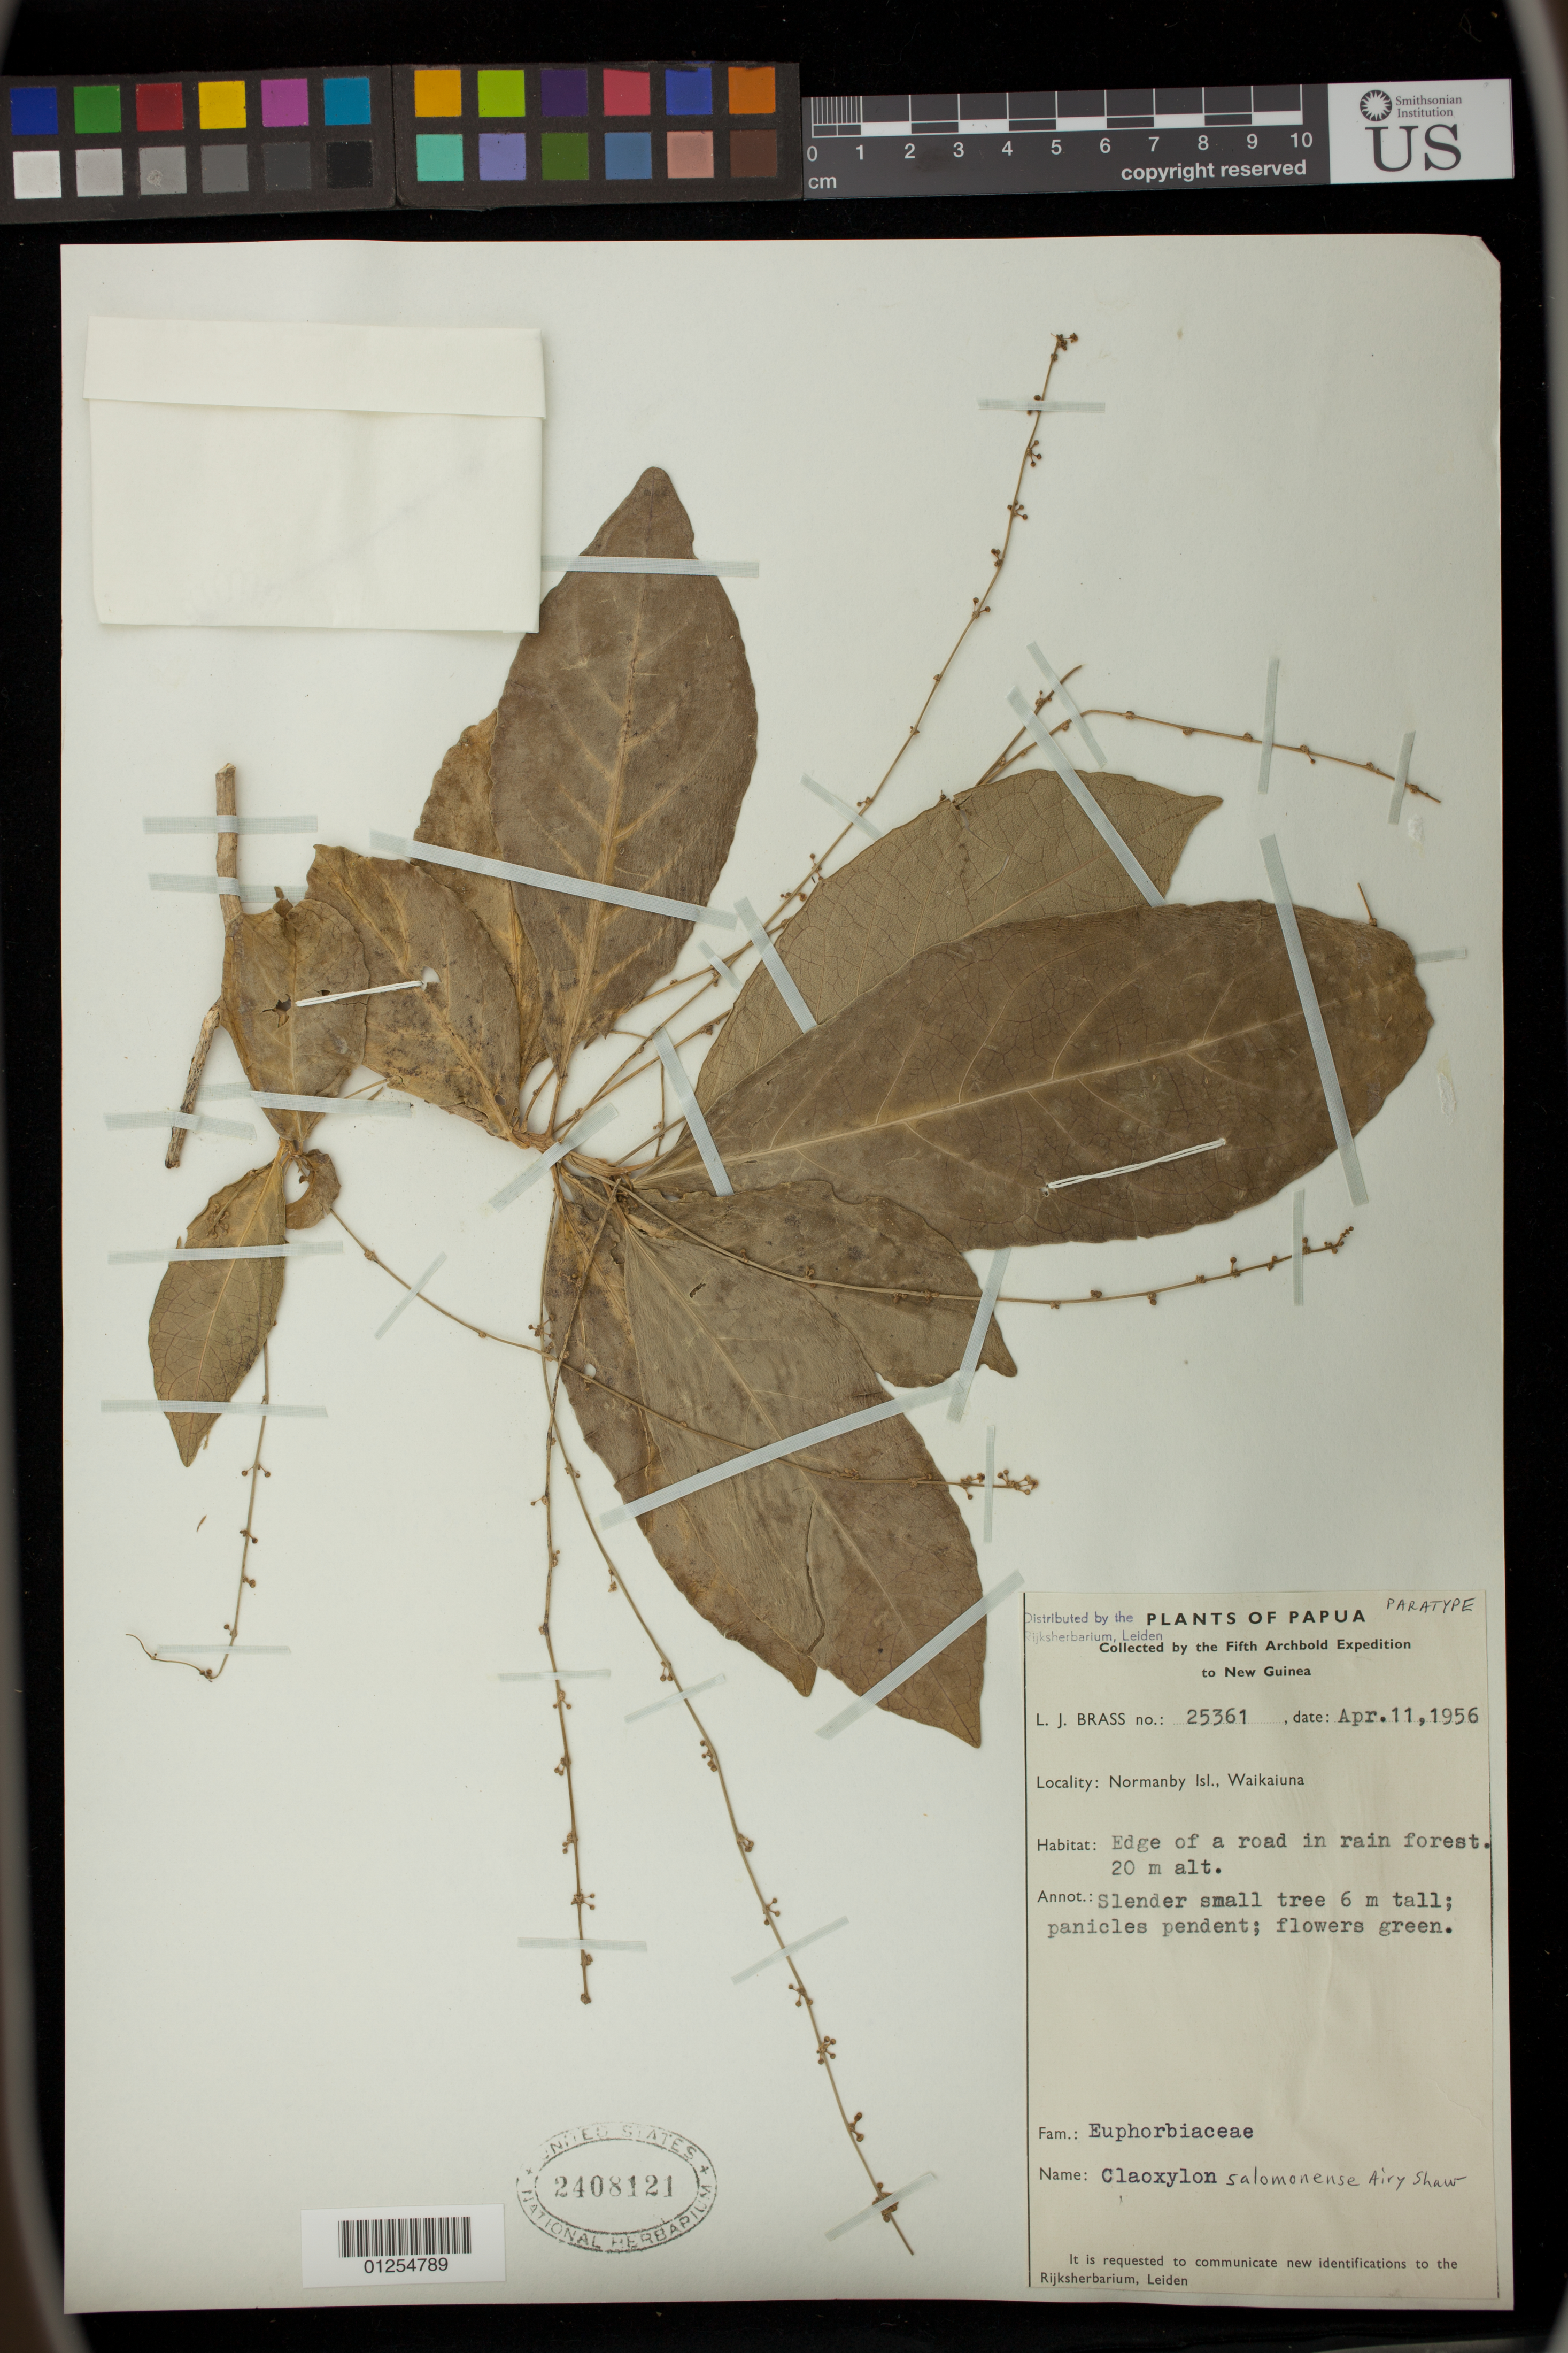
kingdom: Plantae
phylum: Tracheophyta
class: Magnoliopsida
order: Malpighiales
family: Euphorbiaceae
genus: Claoxylon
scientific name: Claoxylon salomonense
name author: Airy Shaw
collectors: L. J. Brass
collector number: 25361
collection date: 1956-04-11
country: Papua New Guinea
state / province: Milne Bay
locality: Normanby Island, Waikaiuna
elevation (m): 20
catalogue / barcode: US 2408121